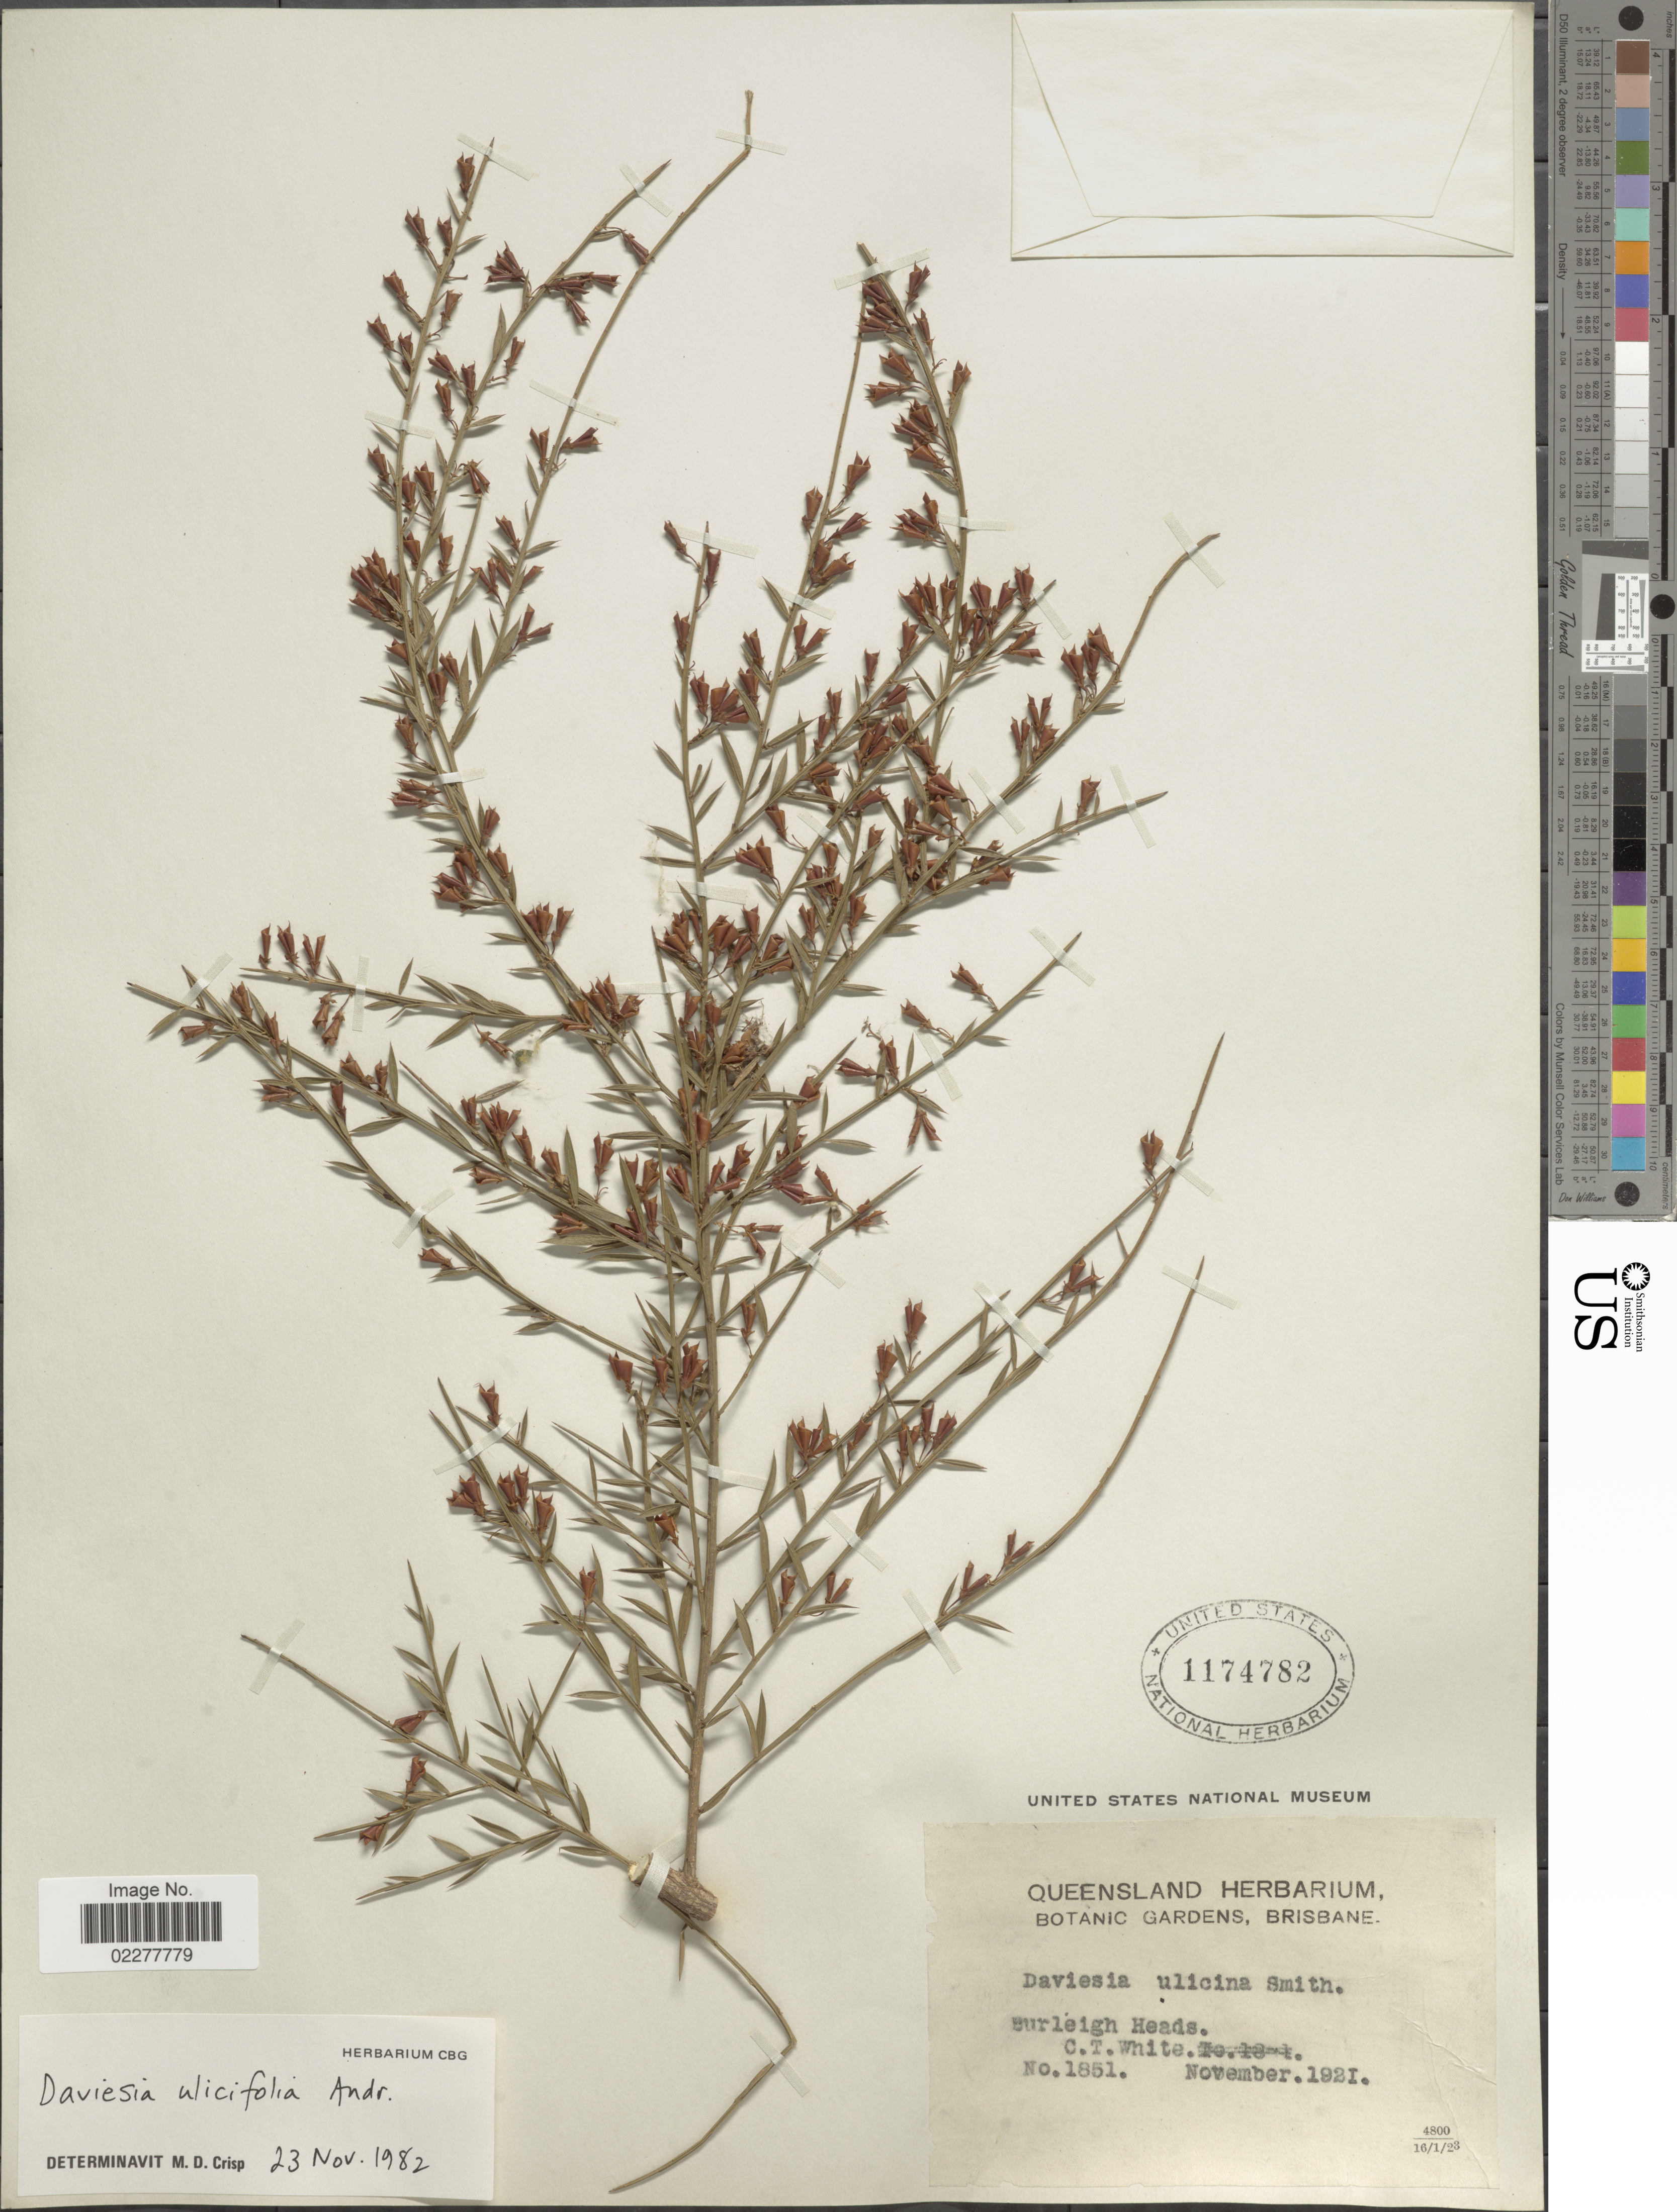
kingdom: Plantae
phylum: Tracheophyta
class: Magnoliopsida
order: Fabales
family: Fabaceae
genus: Daviesia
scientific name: Daviesia ulicifolia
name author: Andrews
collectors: C. T. White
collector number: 1851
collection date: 1921-11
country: Australia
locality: Burleigh Heads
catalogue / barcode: US 1174782